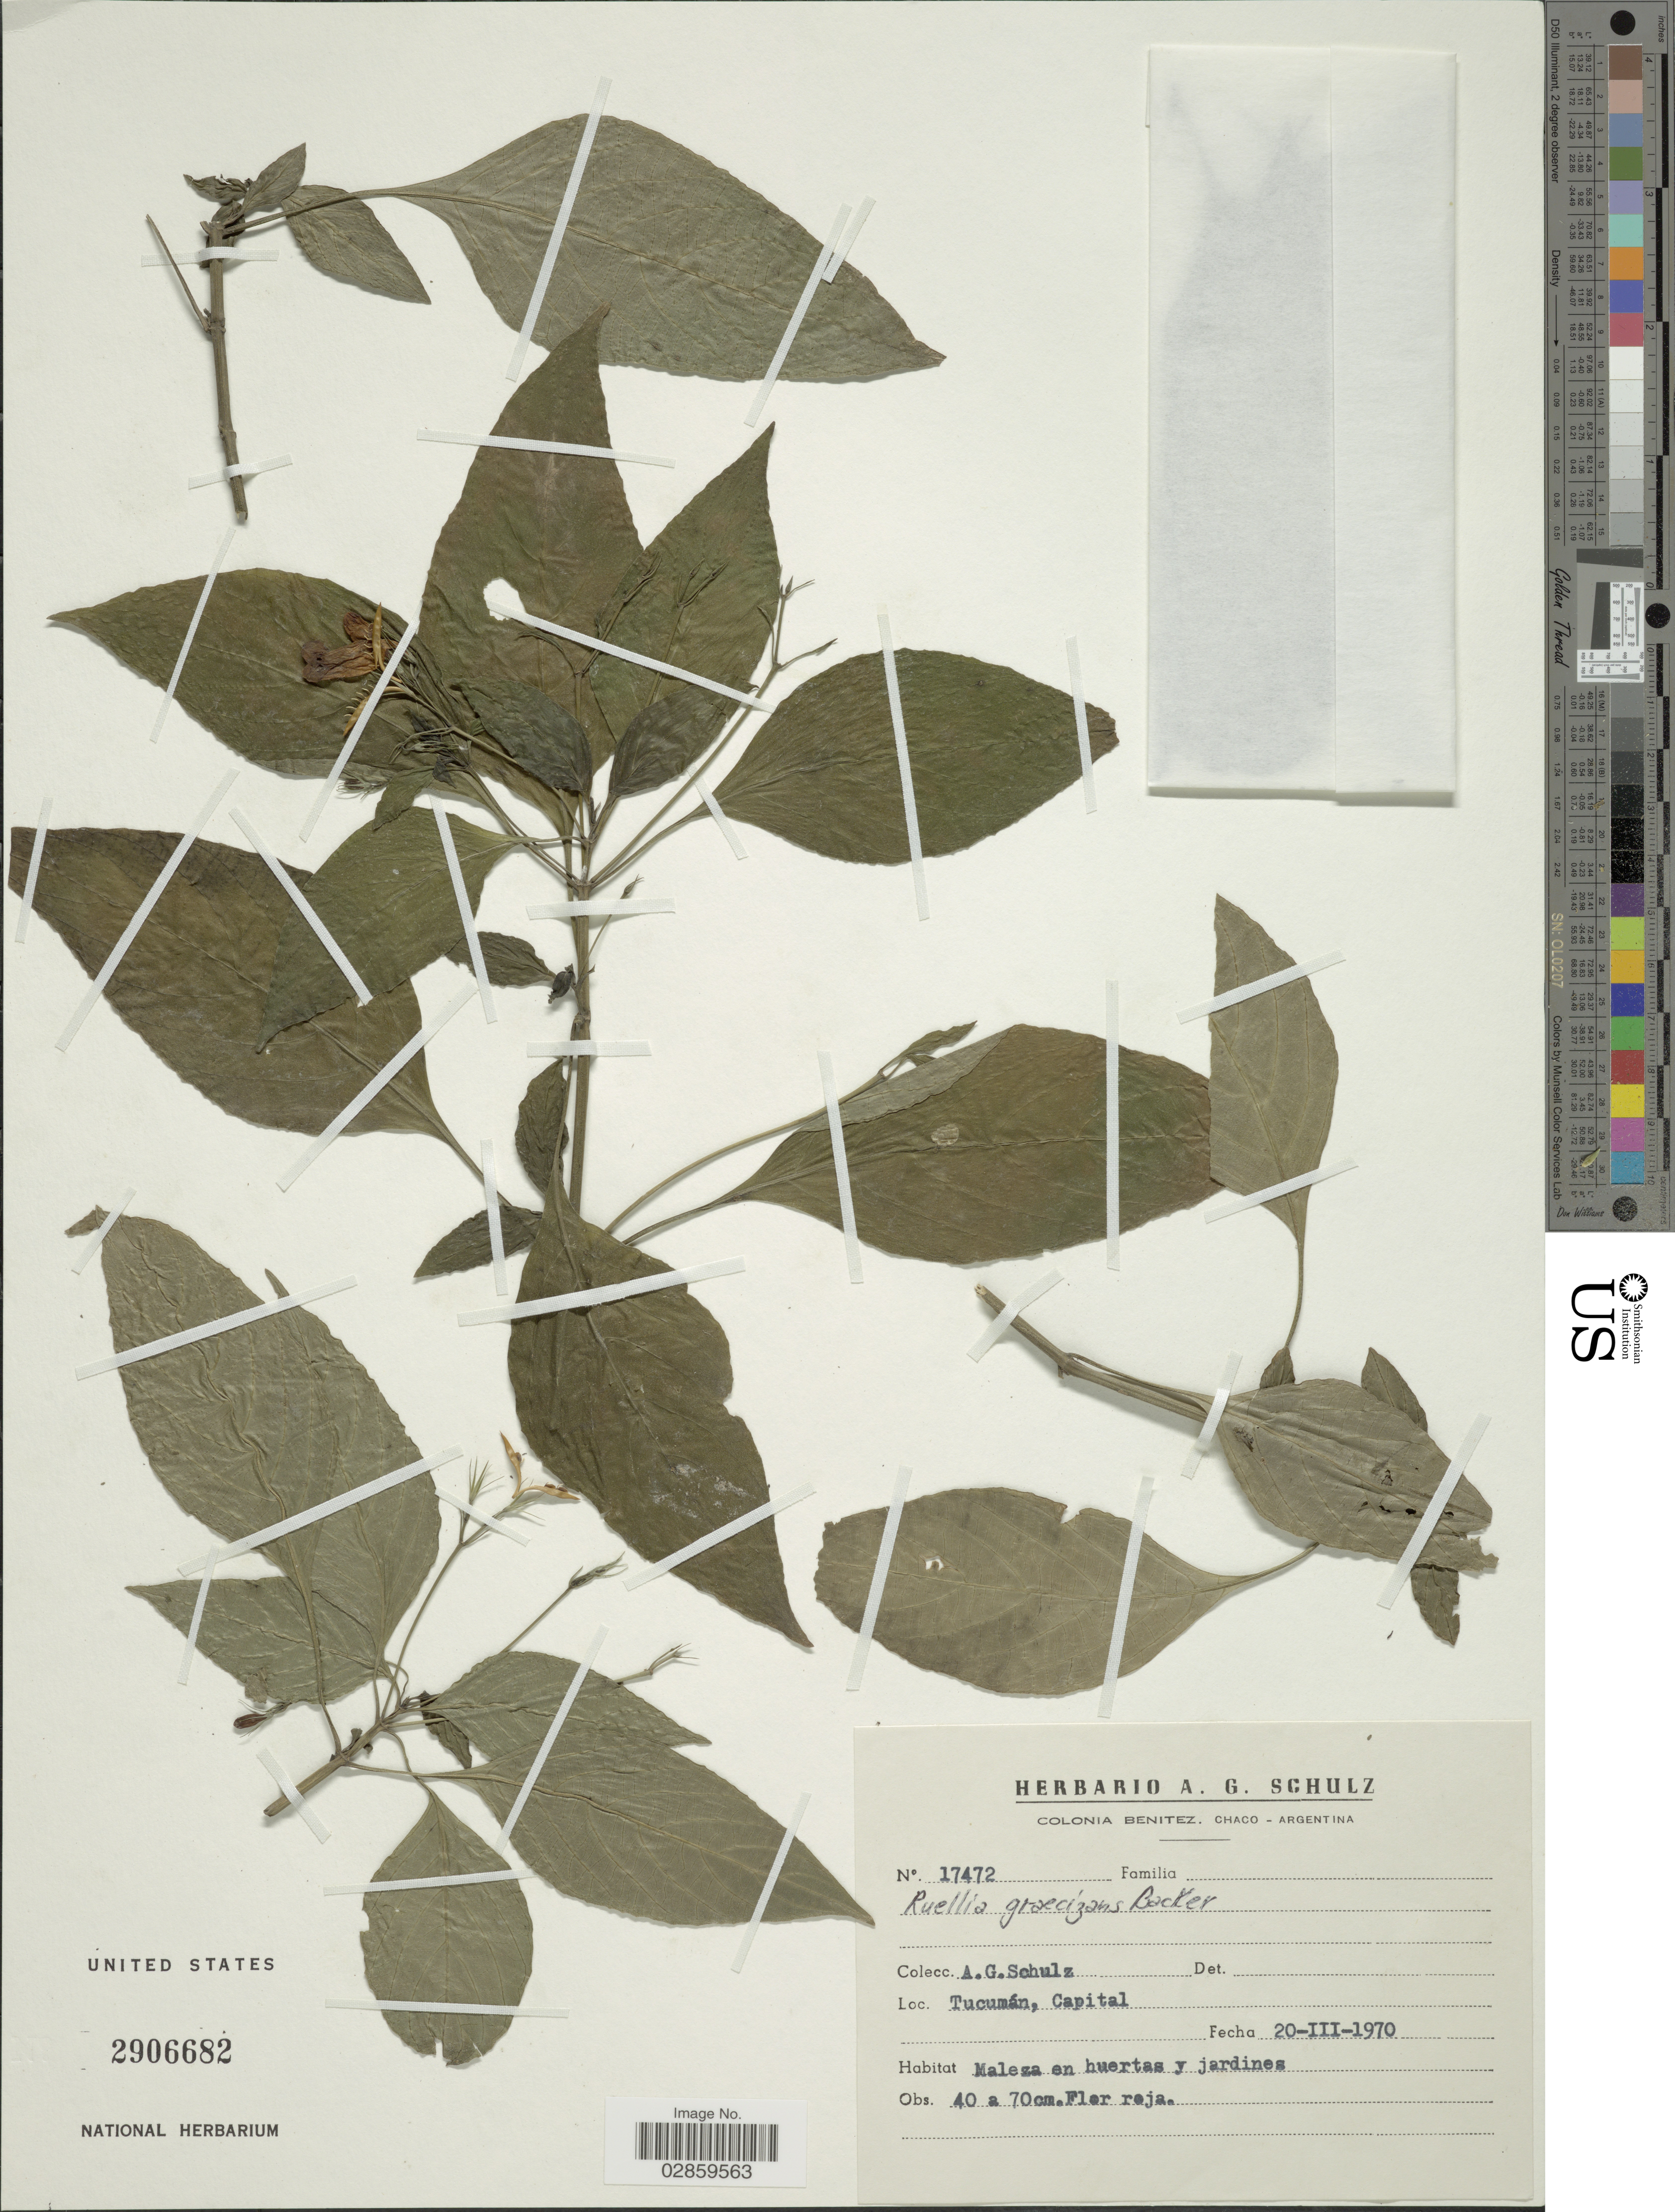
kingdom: Plantae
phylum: Tracheophyta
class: Magnoliopsida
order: Lamiales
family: Acanthaceae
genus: Ruellia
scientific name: Ruellia brevifolia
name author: (Pohl) C. Ezcurra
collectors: A. G. Schulz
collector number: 17472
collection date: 1970-03-20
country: Argentina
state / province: Tucuman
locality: Capital.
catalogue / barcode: US 2906682